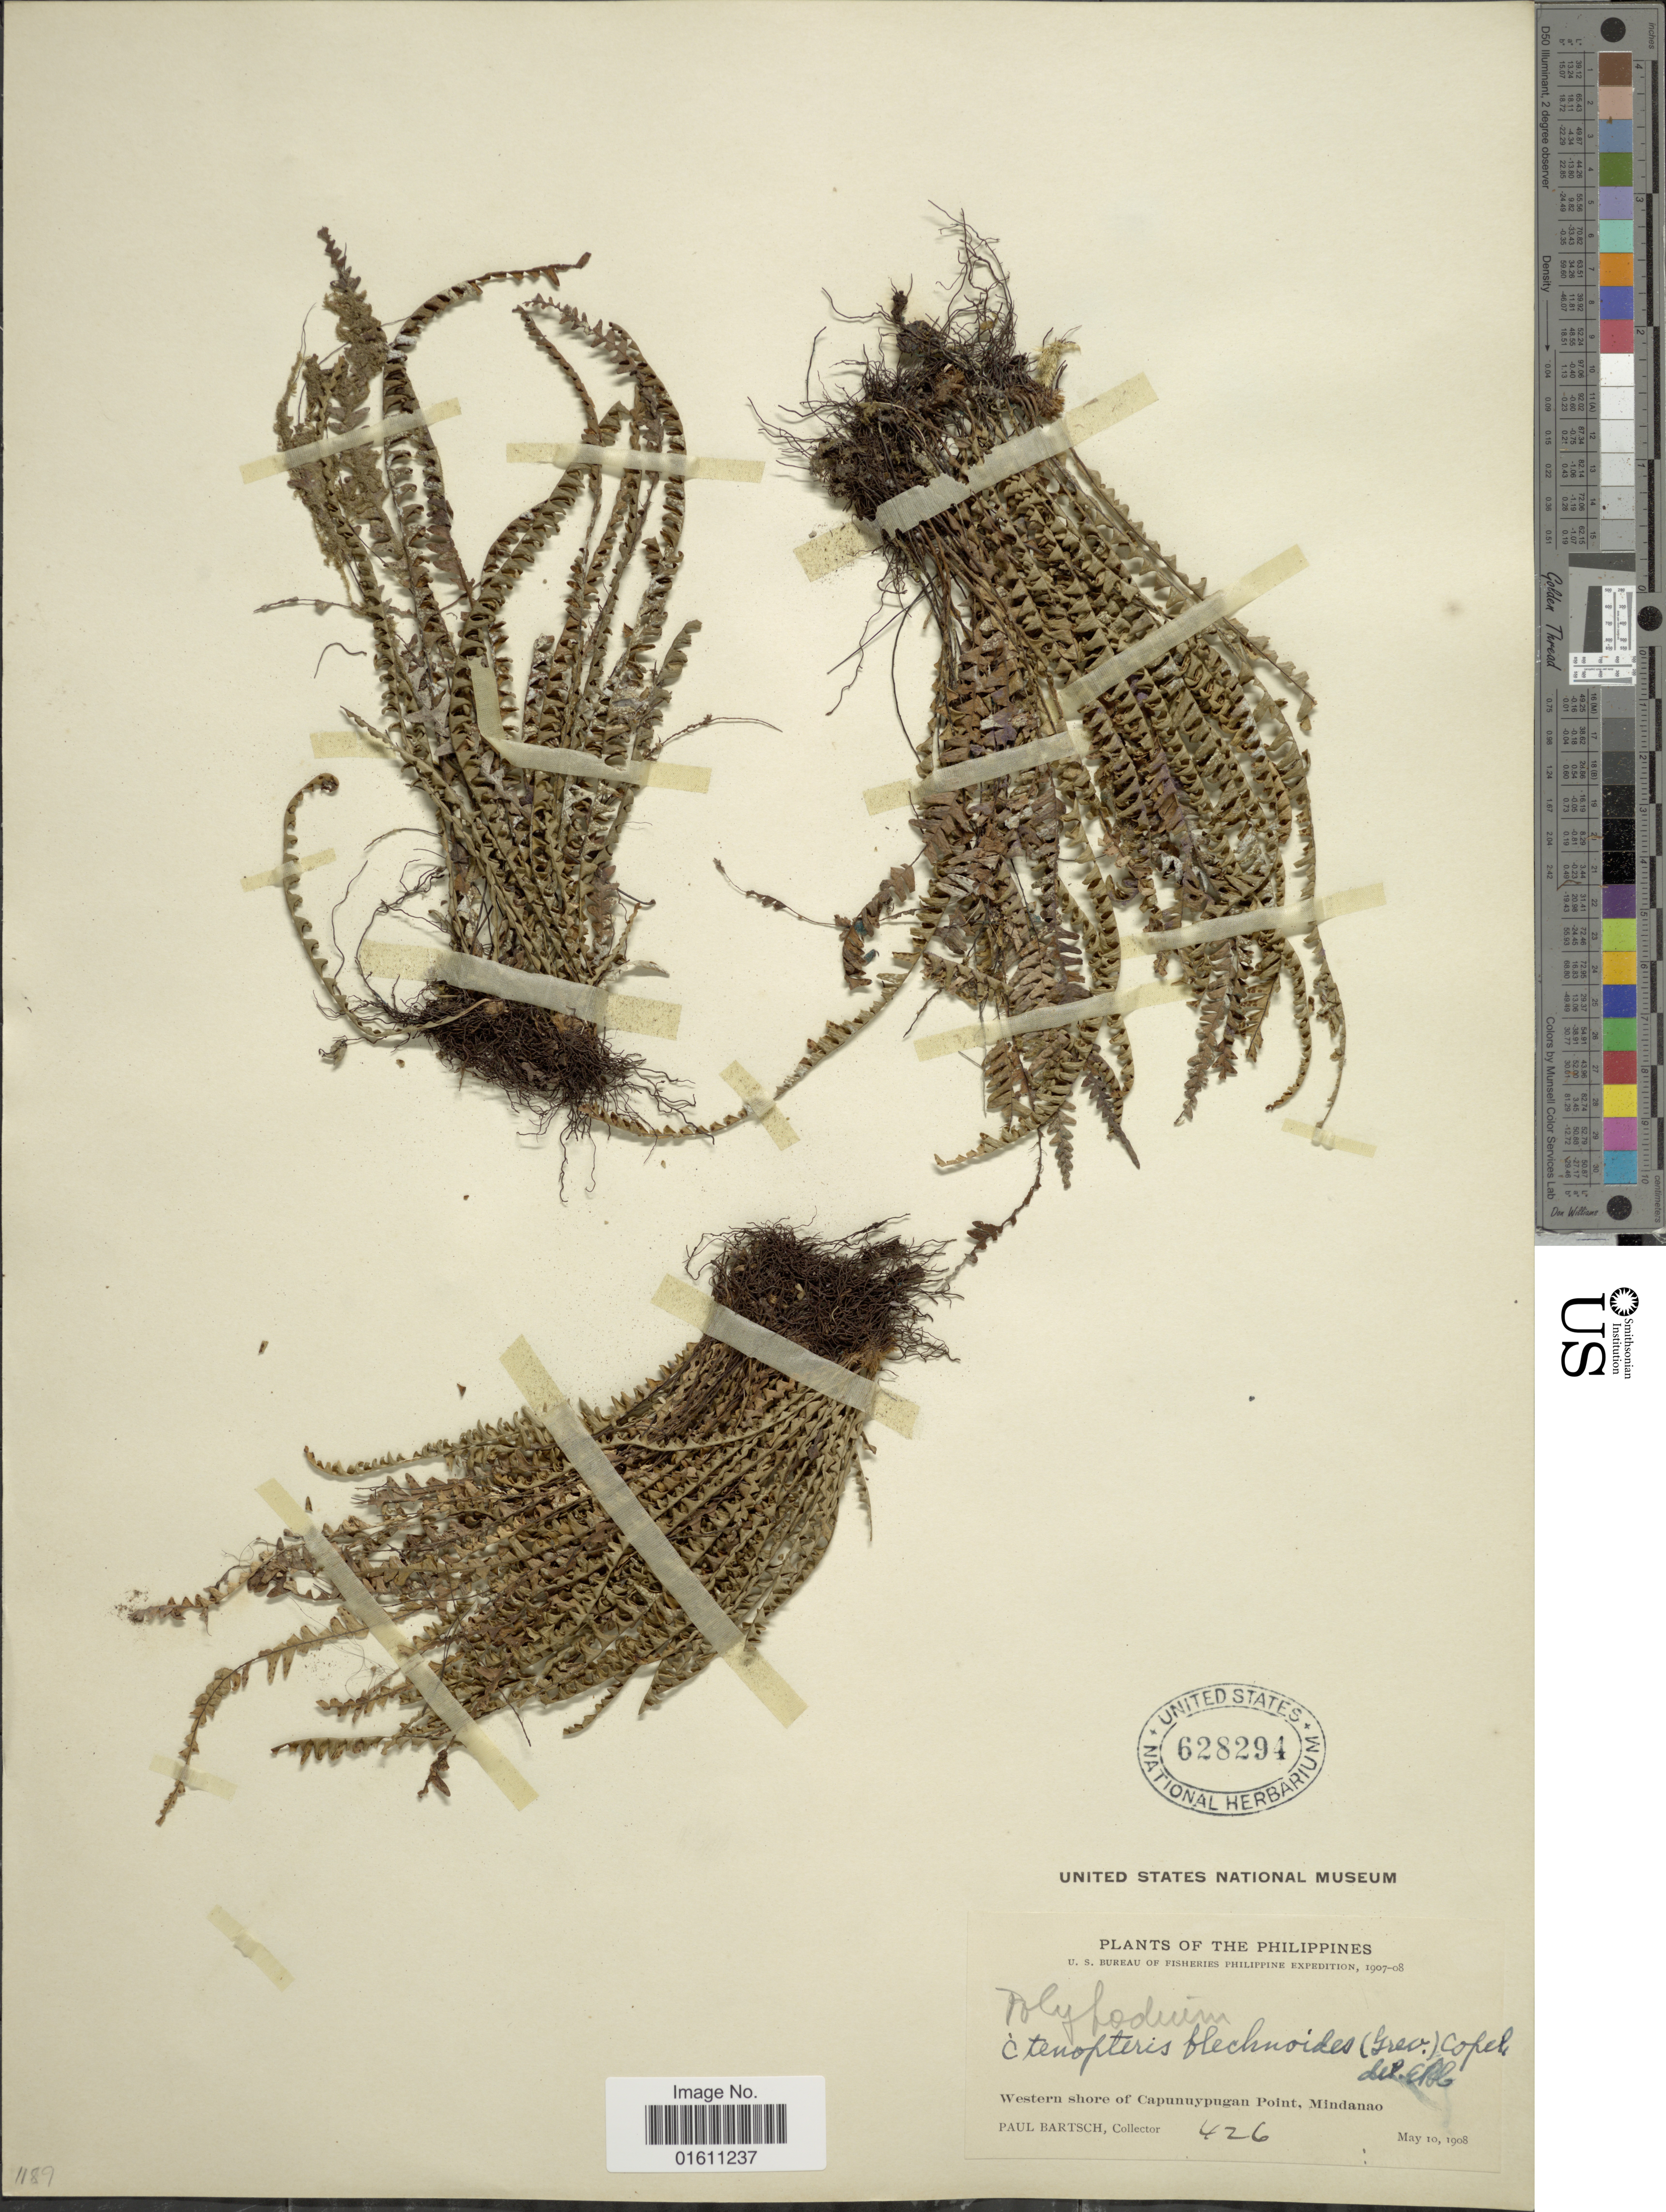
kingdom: Plantae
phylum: Tracheophyta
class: Polypodiopsida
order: Polypodiales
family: Polypodiaceae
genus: Ctenopterella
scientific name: Ctenopterella blechnoides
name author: (Grev.) Parris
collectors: P. Bartsch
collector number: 426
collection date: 1908-05-10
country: Philippines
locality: The Philippines, western slope of Capunuypugan Point, Mindanao.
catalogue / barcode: US 628294